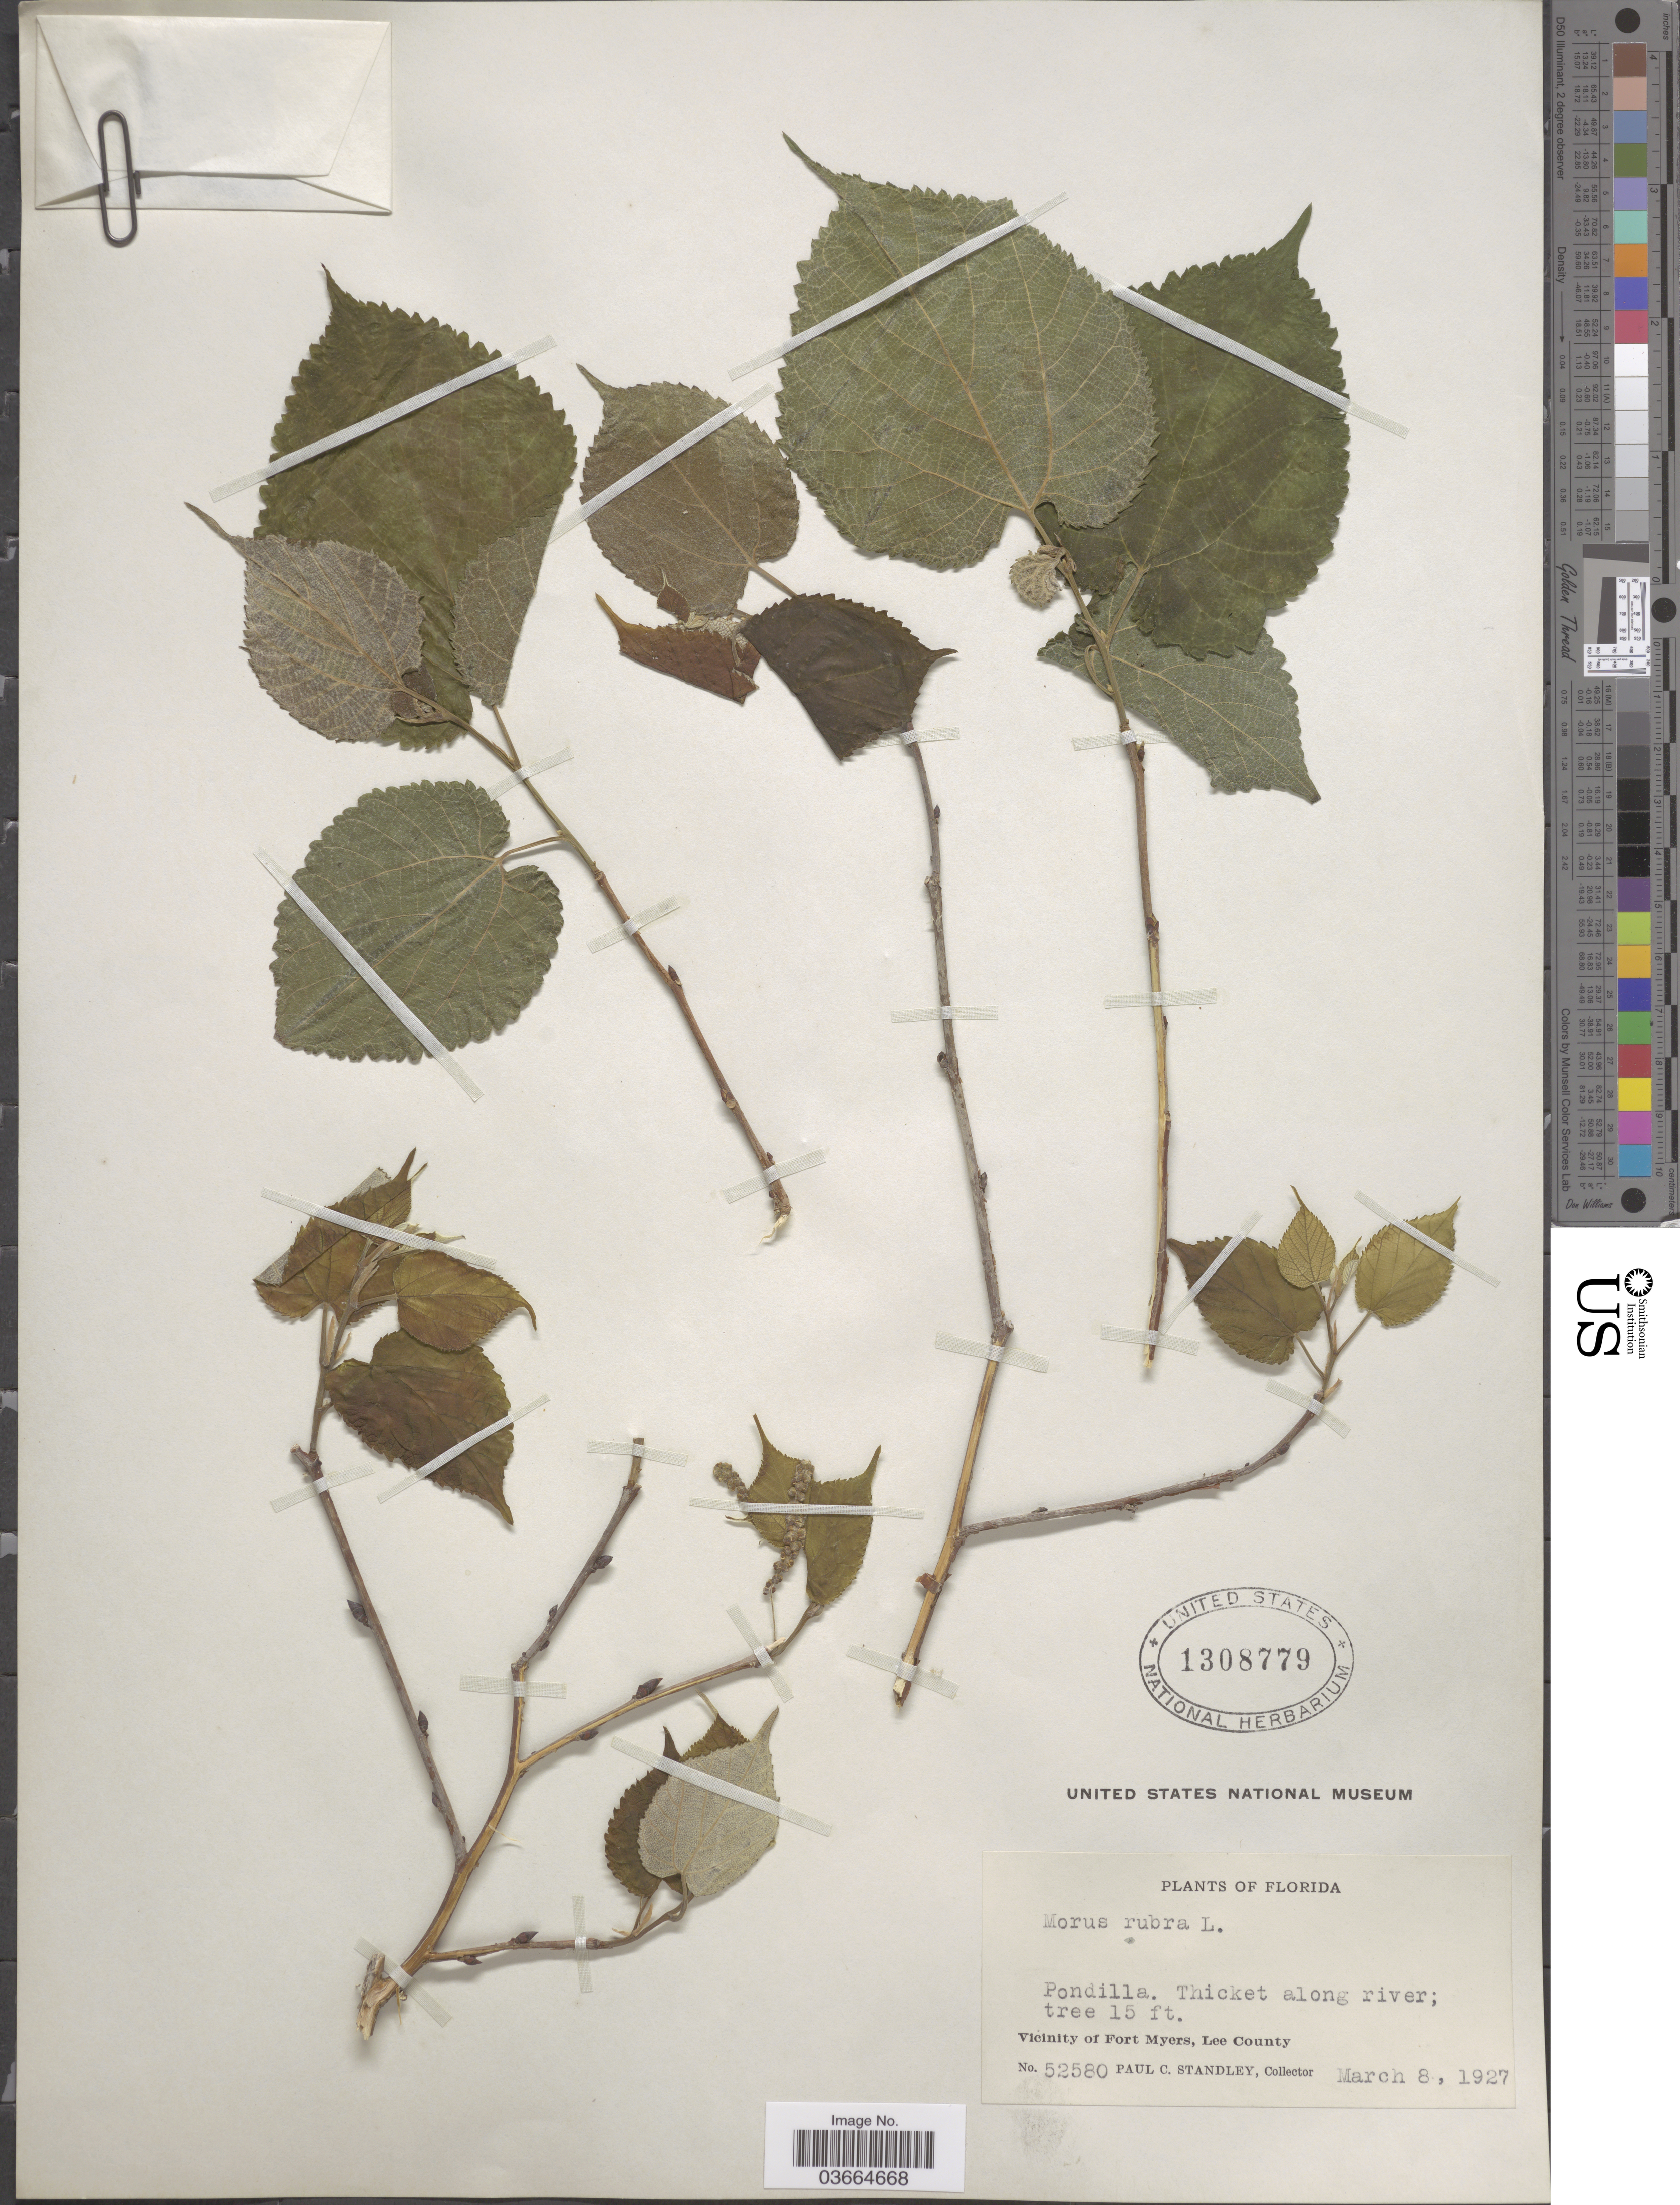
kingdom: Plantae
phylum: Tracheophyta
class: Magnoliopsida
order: Rosales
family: Moraceae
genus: Morus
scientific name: Morus rubra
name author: L.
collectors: P. C. Standley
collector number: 52580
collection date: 1927-03-08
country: United States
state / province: Florida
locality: Pondilla. Thicket along river. Vicinity of Fort Myers, Lee County.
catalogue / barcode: US 1308779